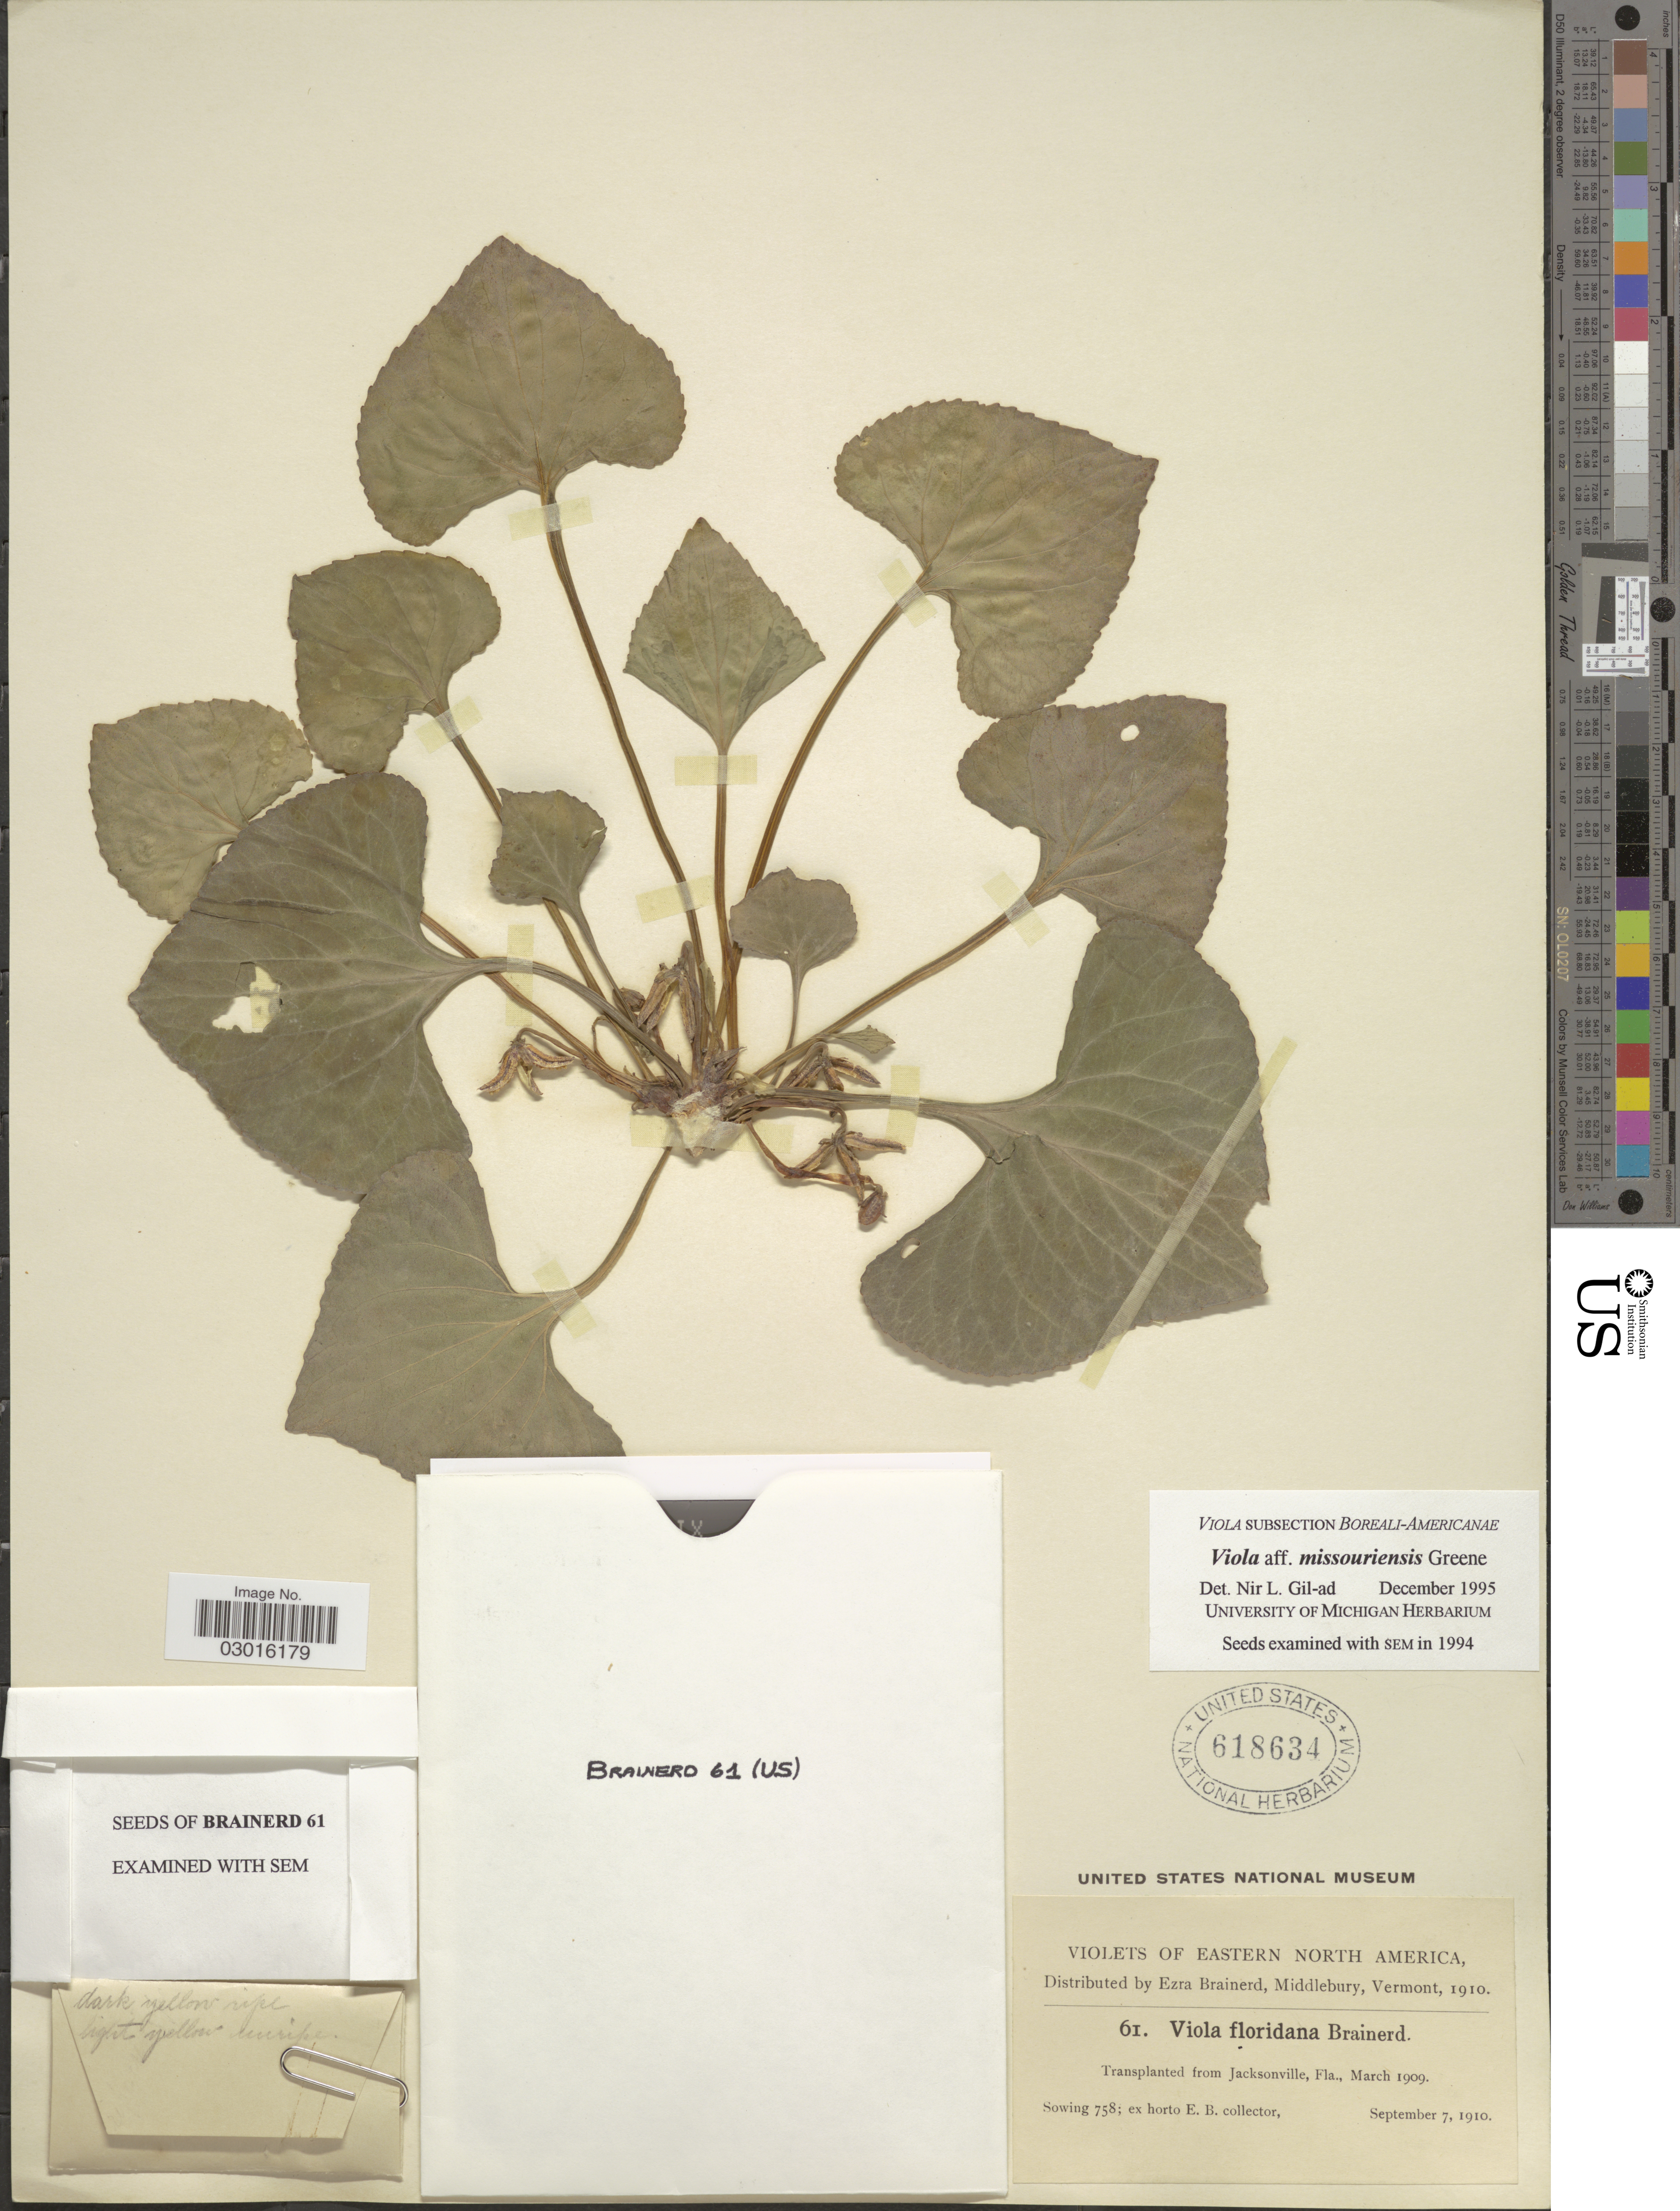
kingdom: Plantae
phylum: Tracheophyta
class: Magnoliopsida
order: Malpighiales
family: Violaceae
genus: Viola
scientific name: Viola missouriensis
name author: Greene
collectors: ex herb. Ezra Brainerd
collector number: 61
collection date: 1910-09-07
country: United States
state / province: Florida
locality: Eastern North America. Transplanted from Jacksonville, Fla.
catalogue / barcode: US 618634